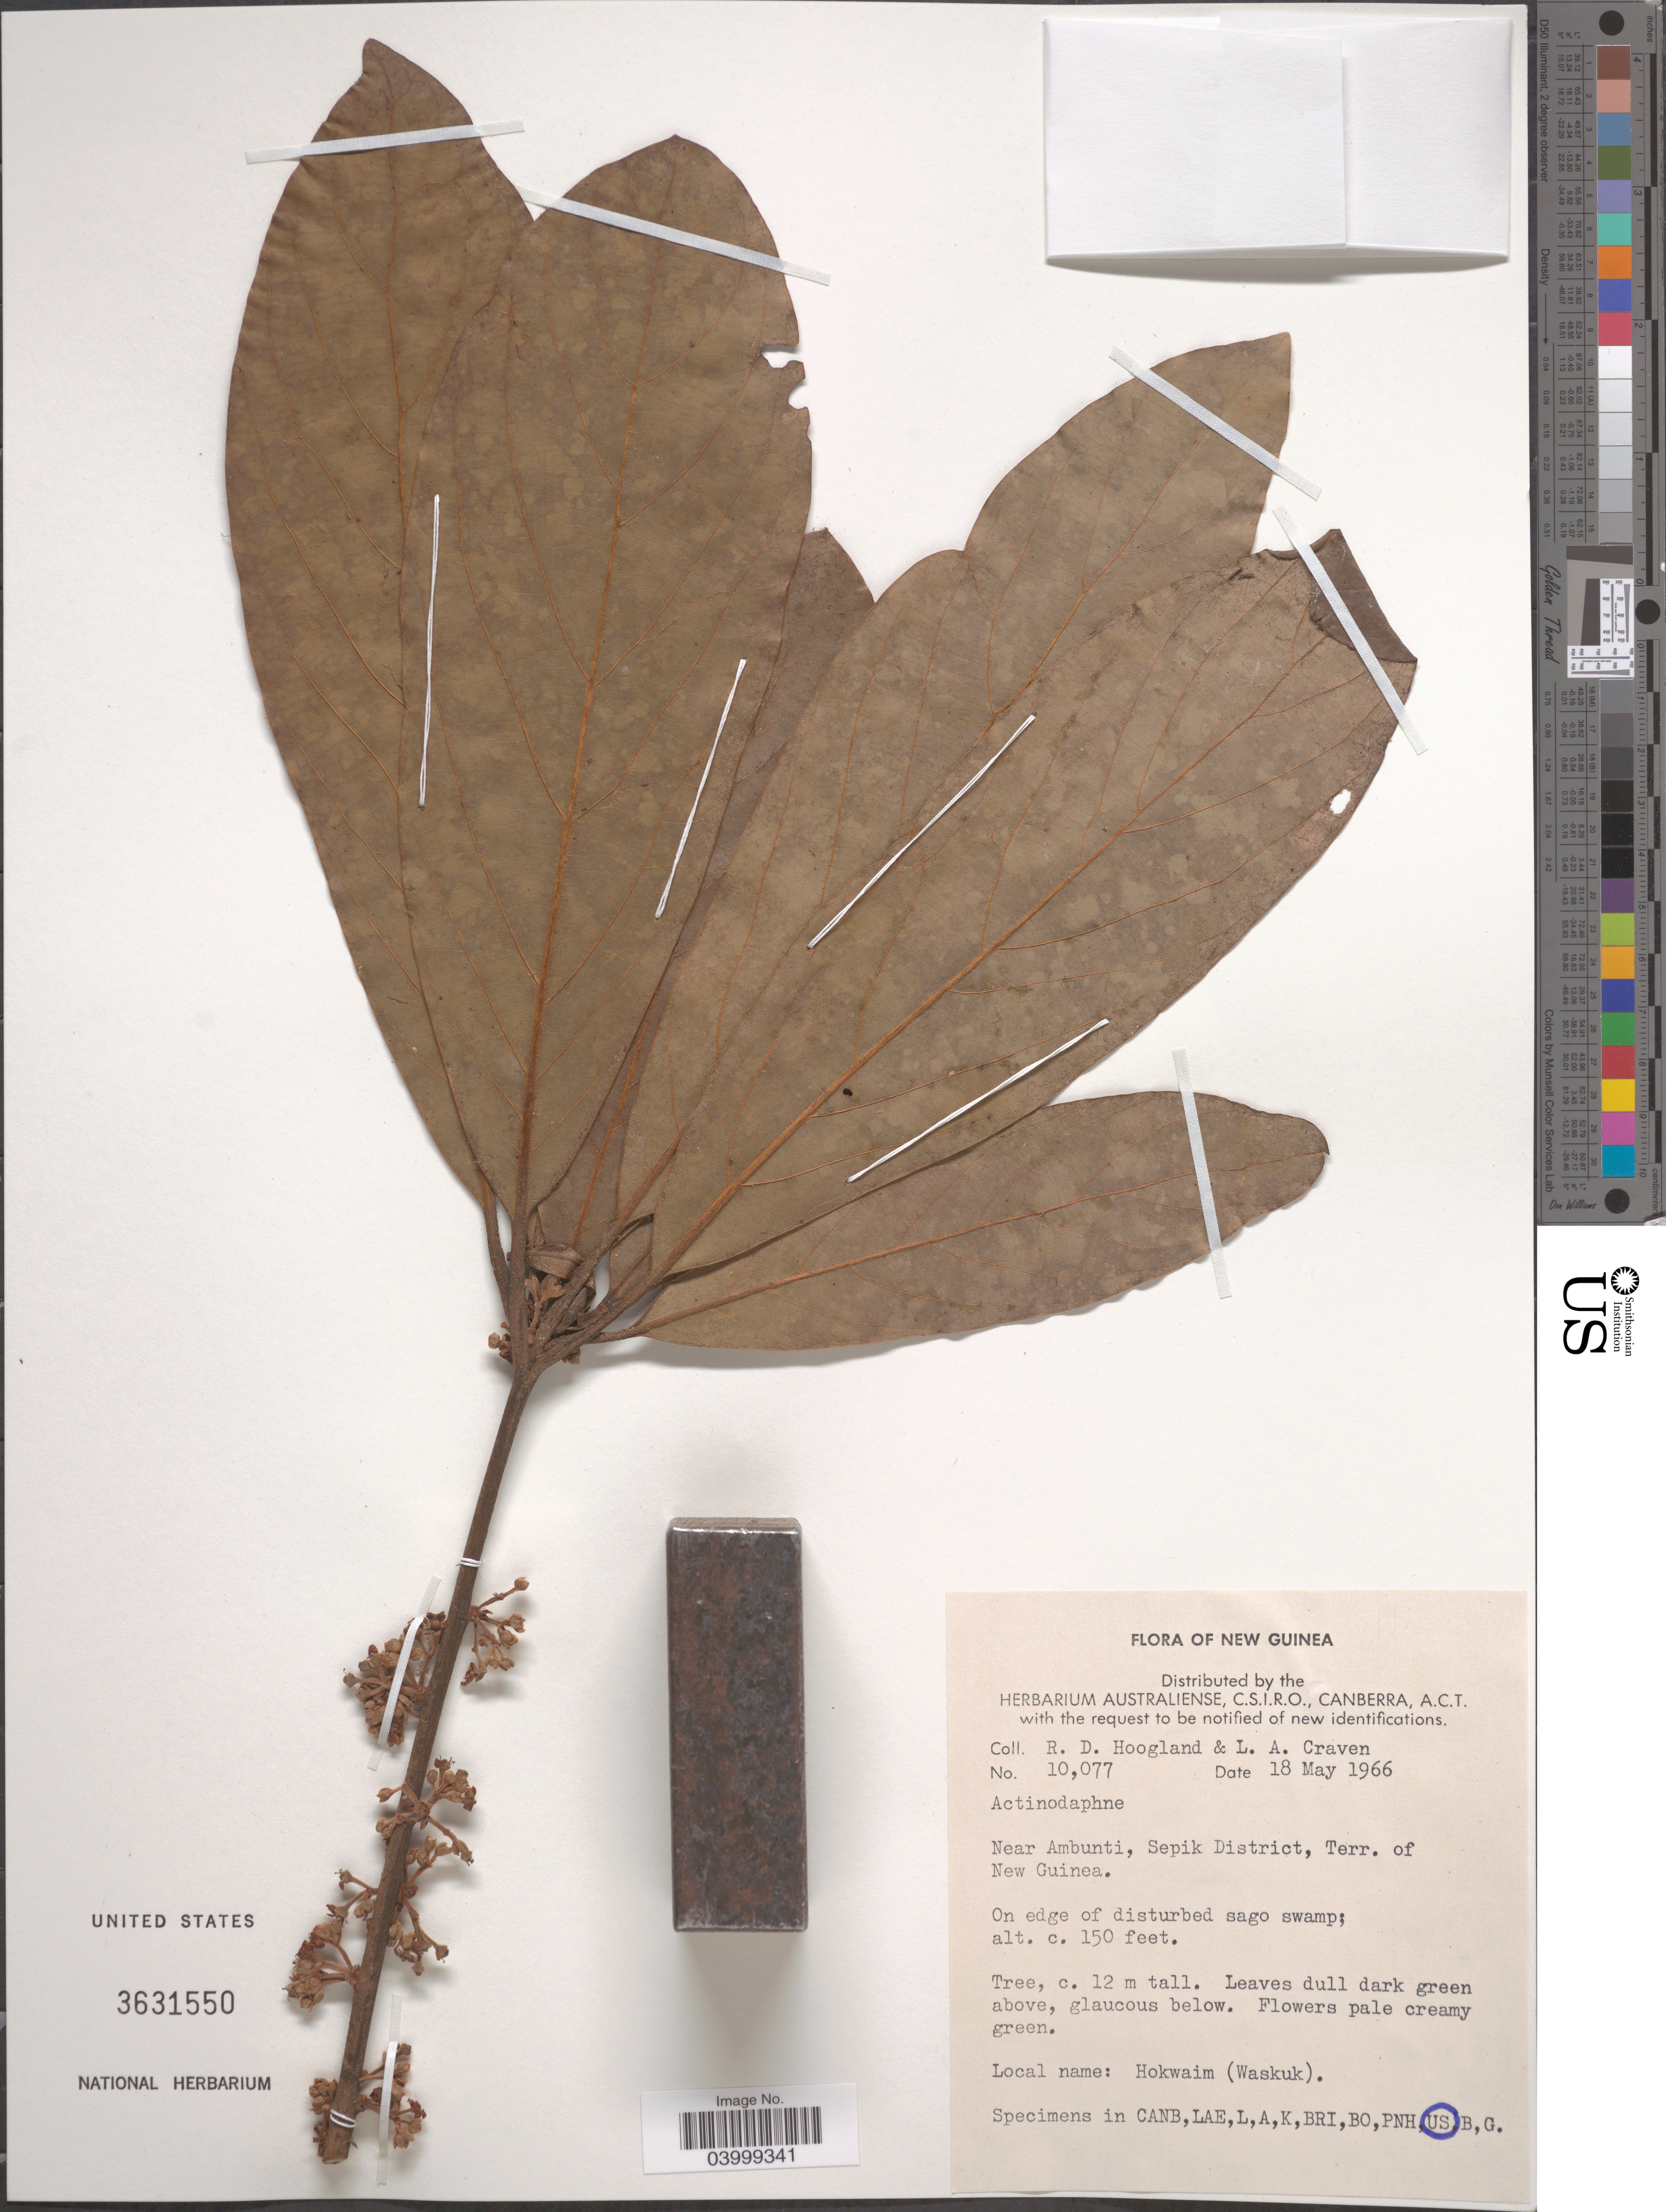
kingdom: Plantae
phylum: Tracheophyta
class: Magnoliopsida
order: Laurales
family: Lauraceae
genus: Actinodaphne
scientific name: Actinodaphne sp.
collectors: R. D. Hoogland & L. A. Craven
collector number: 10077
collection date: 1966-05-18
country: Papua New Guinea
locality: New Guinea. Near Ambunti, Sepik District, Terr. of New Guinea.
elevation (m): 46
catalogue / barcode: US 3631550